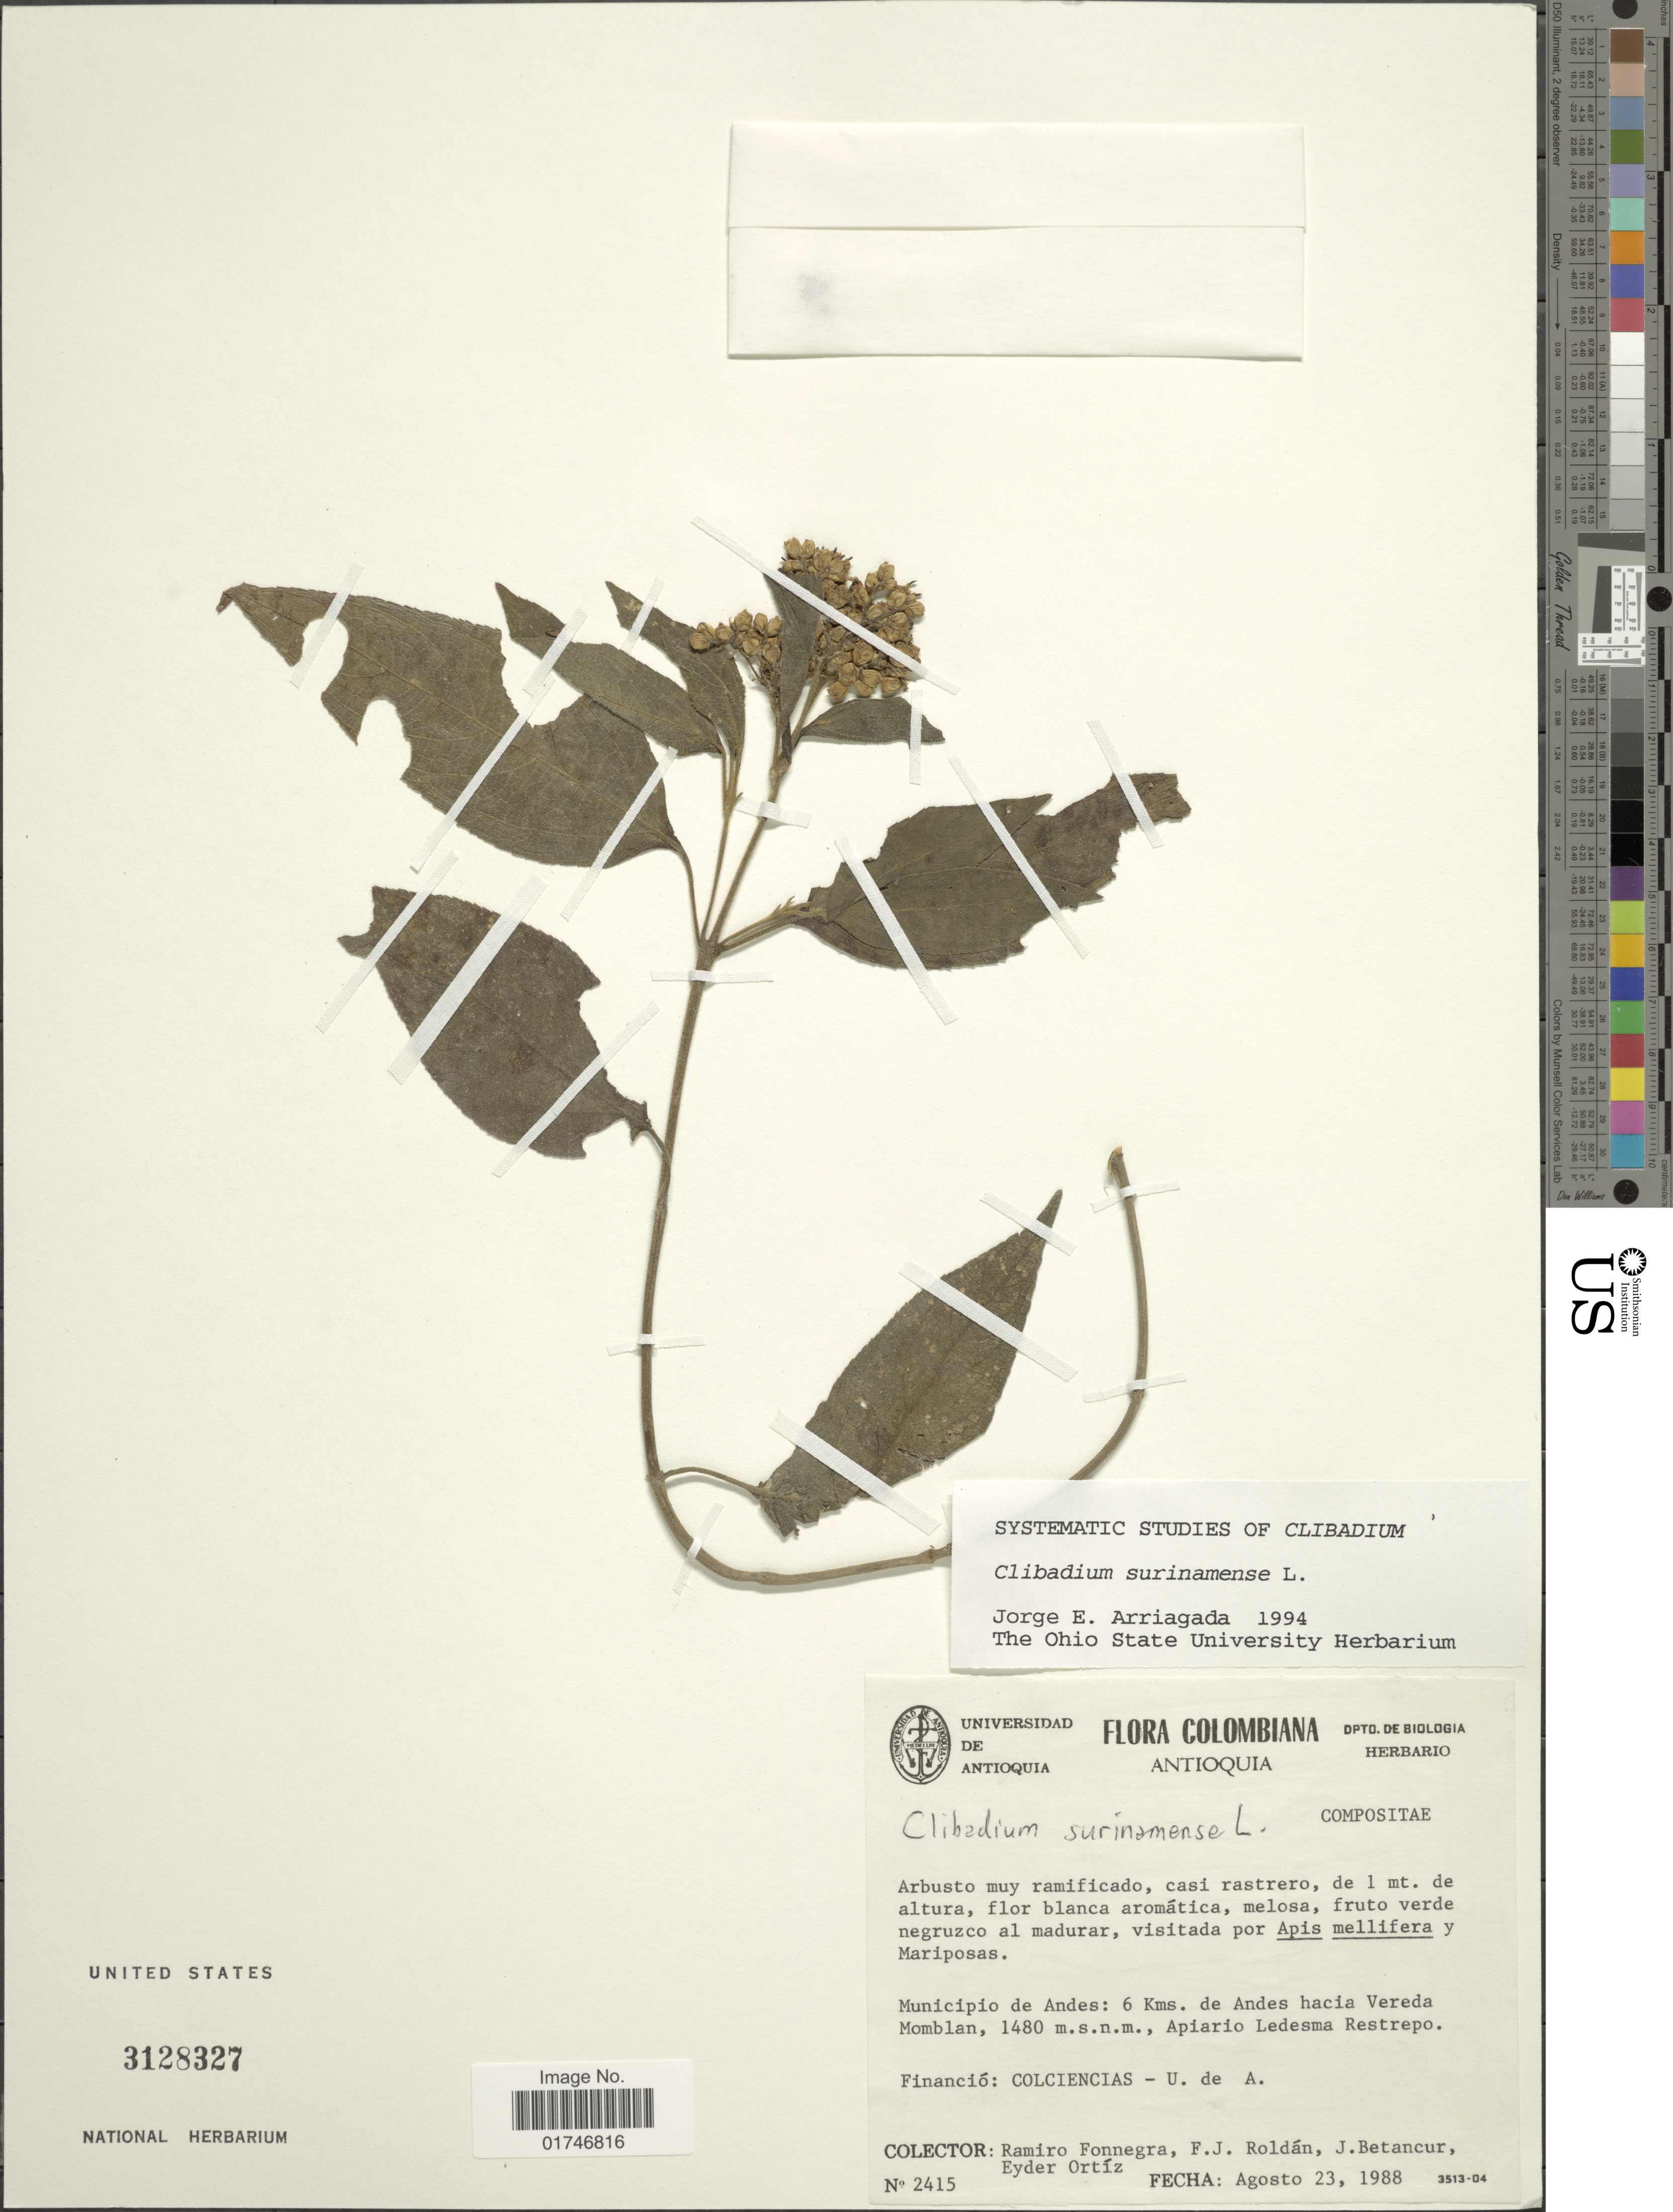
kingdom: Plantae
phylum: Tracheophyta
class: Magnoliopsida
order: Asterales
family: Asteraceae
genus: Clibadium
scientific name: Clibadium surinamense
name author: L.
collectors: R. Fonnegra G., F. J. Roldán, J. Betancur & E. Ortíz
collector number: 2415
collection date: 1988-08-23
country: Colombia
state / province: Antioquia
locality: Municipio de Andes: 6 Kms. de Andes hacia Vereda Momblan. Apiario Ledesma Restrepo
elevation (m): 1480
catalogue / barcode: US 3128327